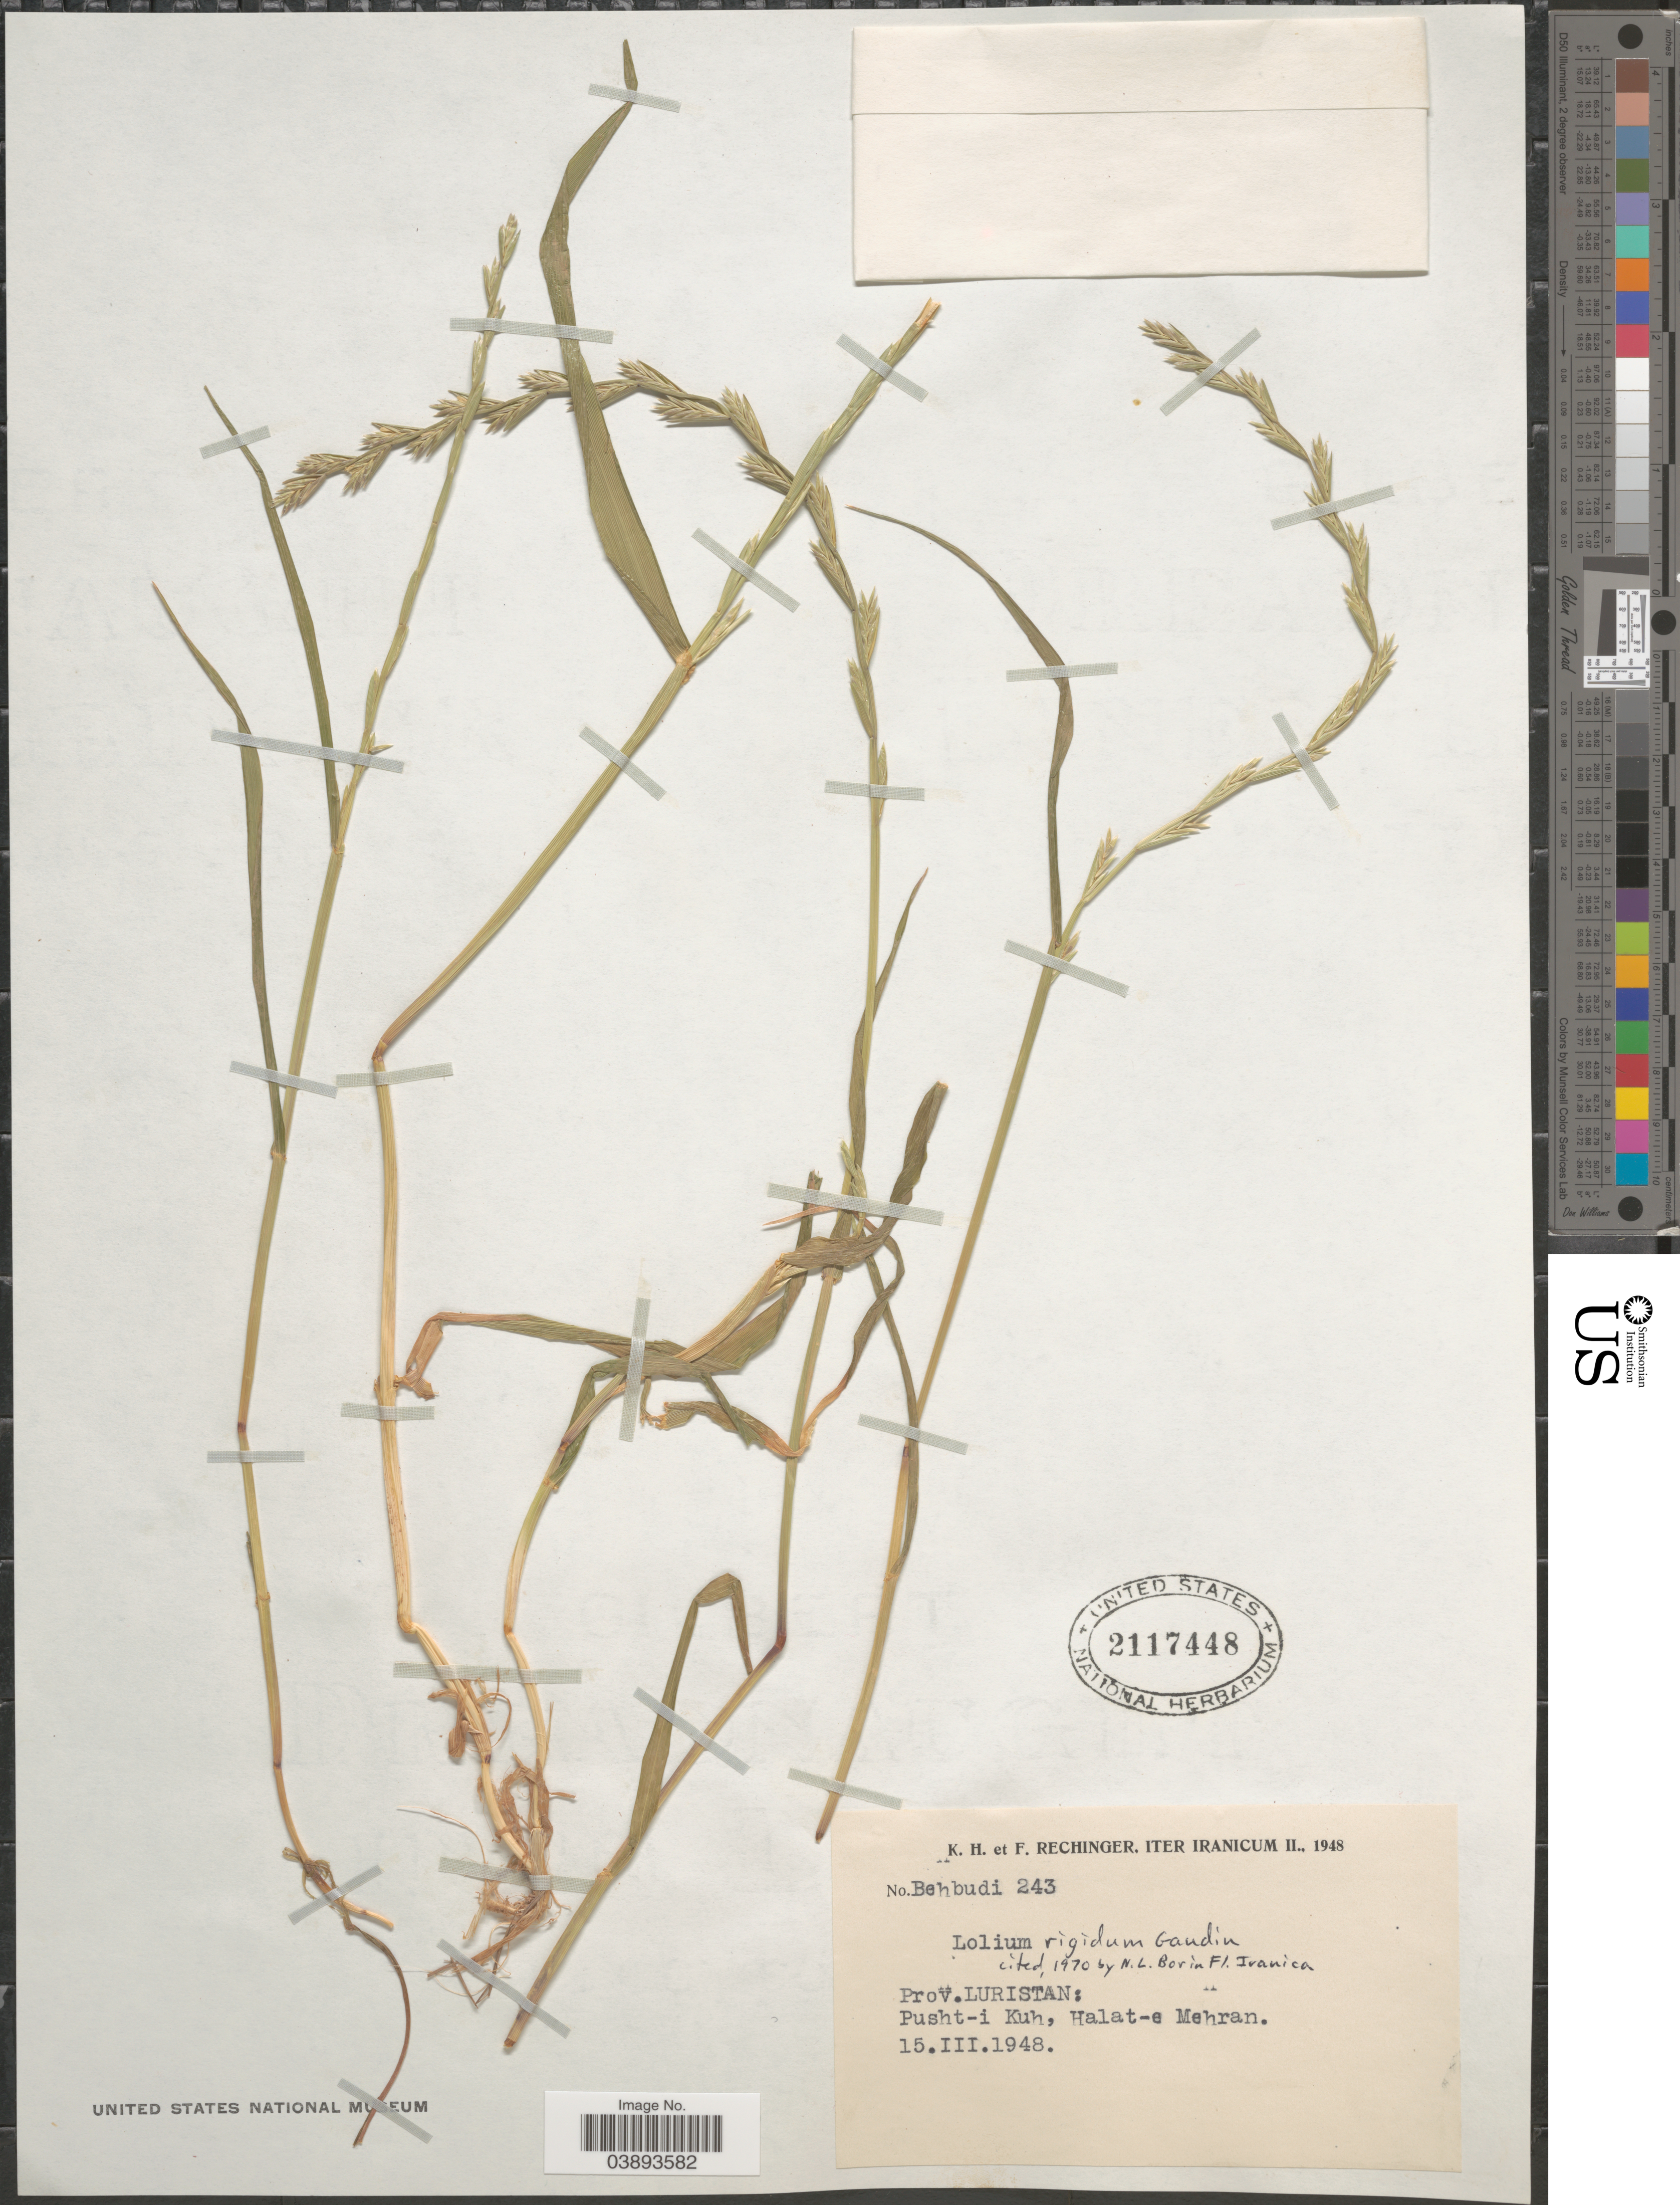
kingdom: Plantae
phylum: Tracheophyta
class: Liliopsida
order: Poales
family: Poaceae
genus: Lolium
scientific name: Lolium rigidum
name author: Gaudin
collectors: K. H. Rechinger & F. Rechinger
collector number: Behbudi 243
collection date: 1948-03-15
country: Iran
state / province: Lorestan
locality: Iter Iranicum. Prov. Luristan: Pusht-i Kuh, Halat-e Mehran.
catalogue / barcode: US 2117448